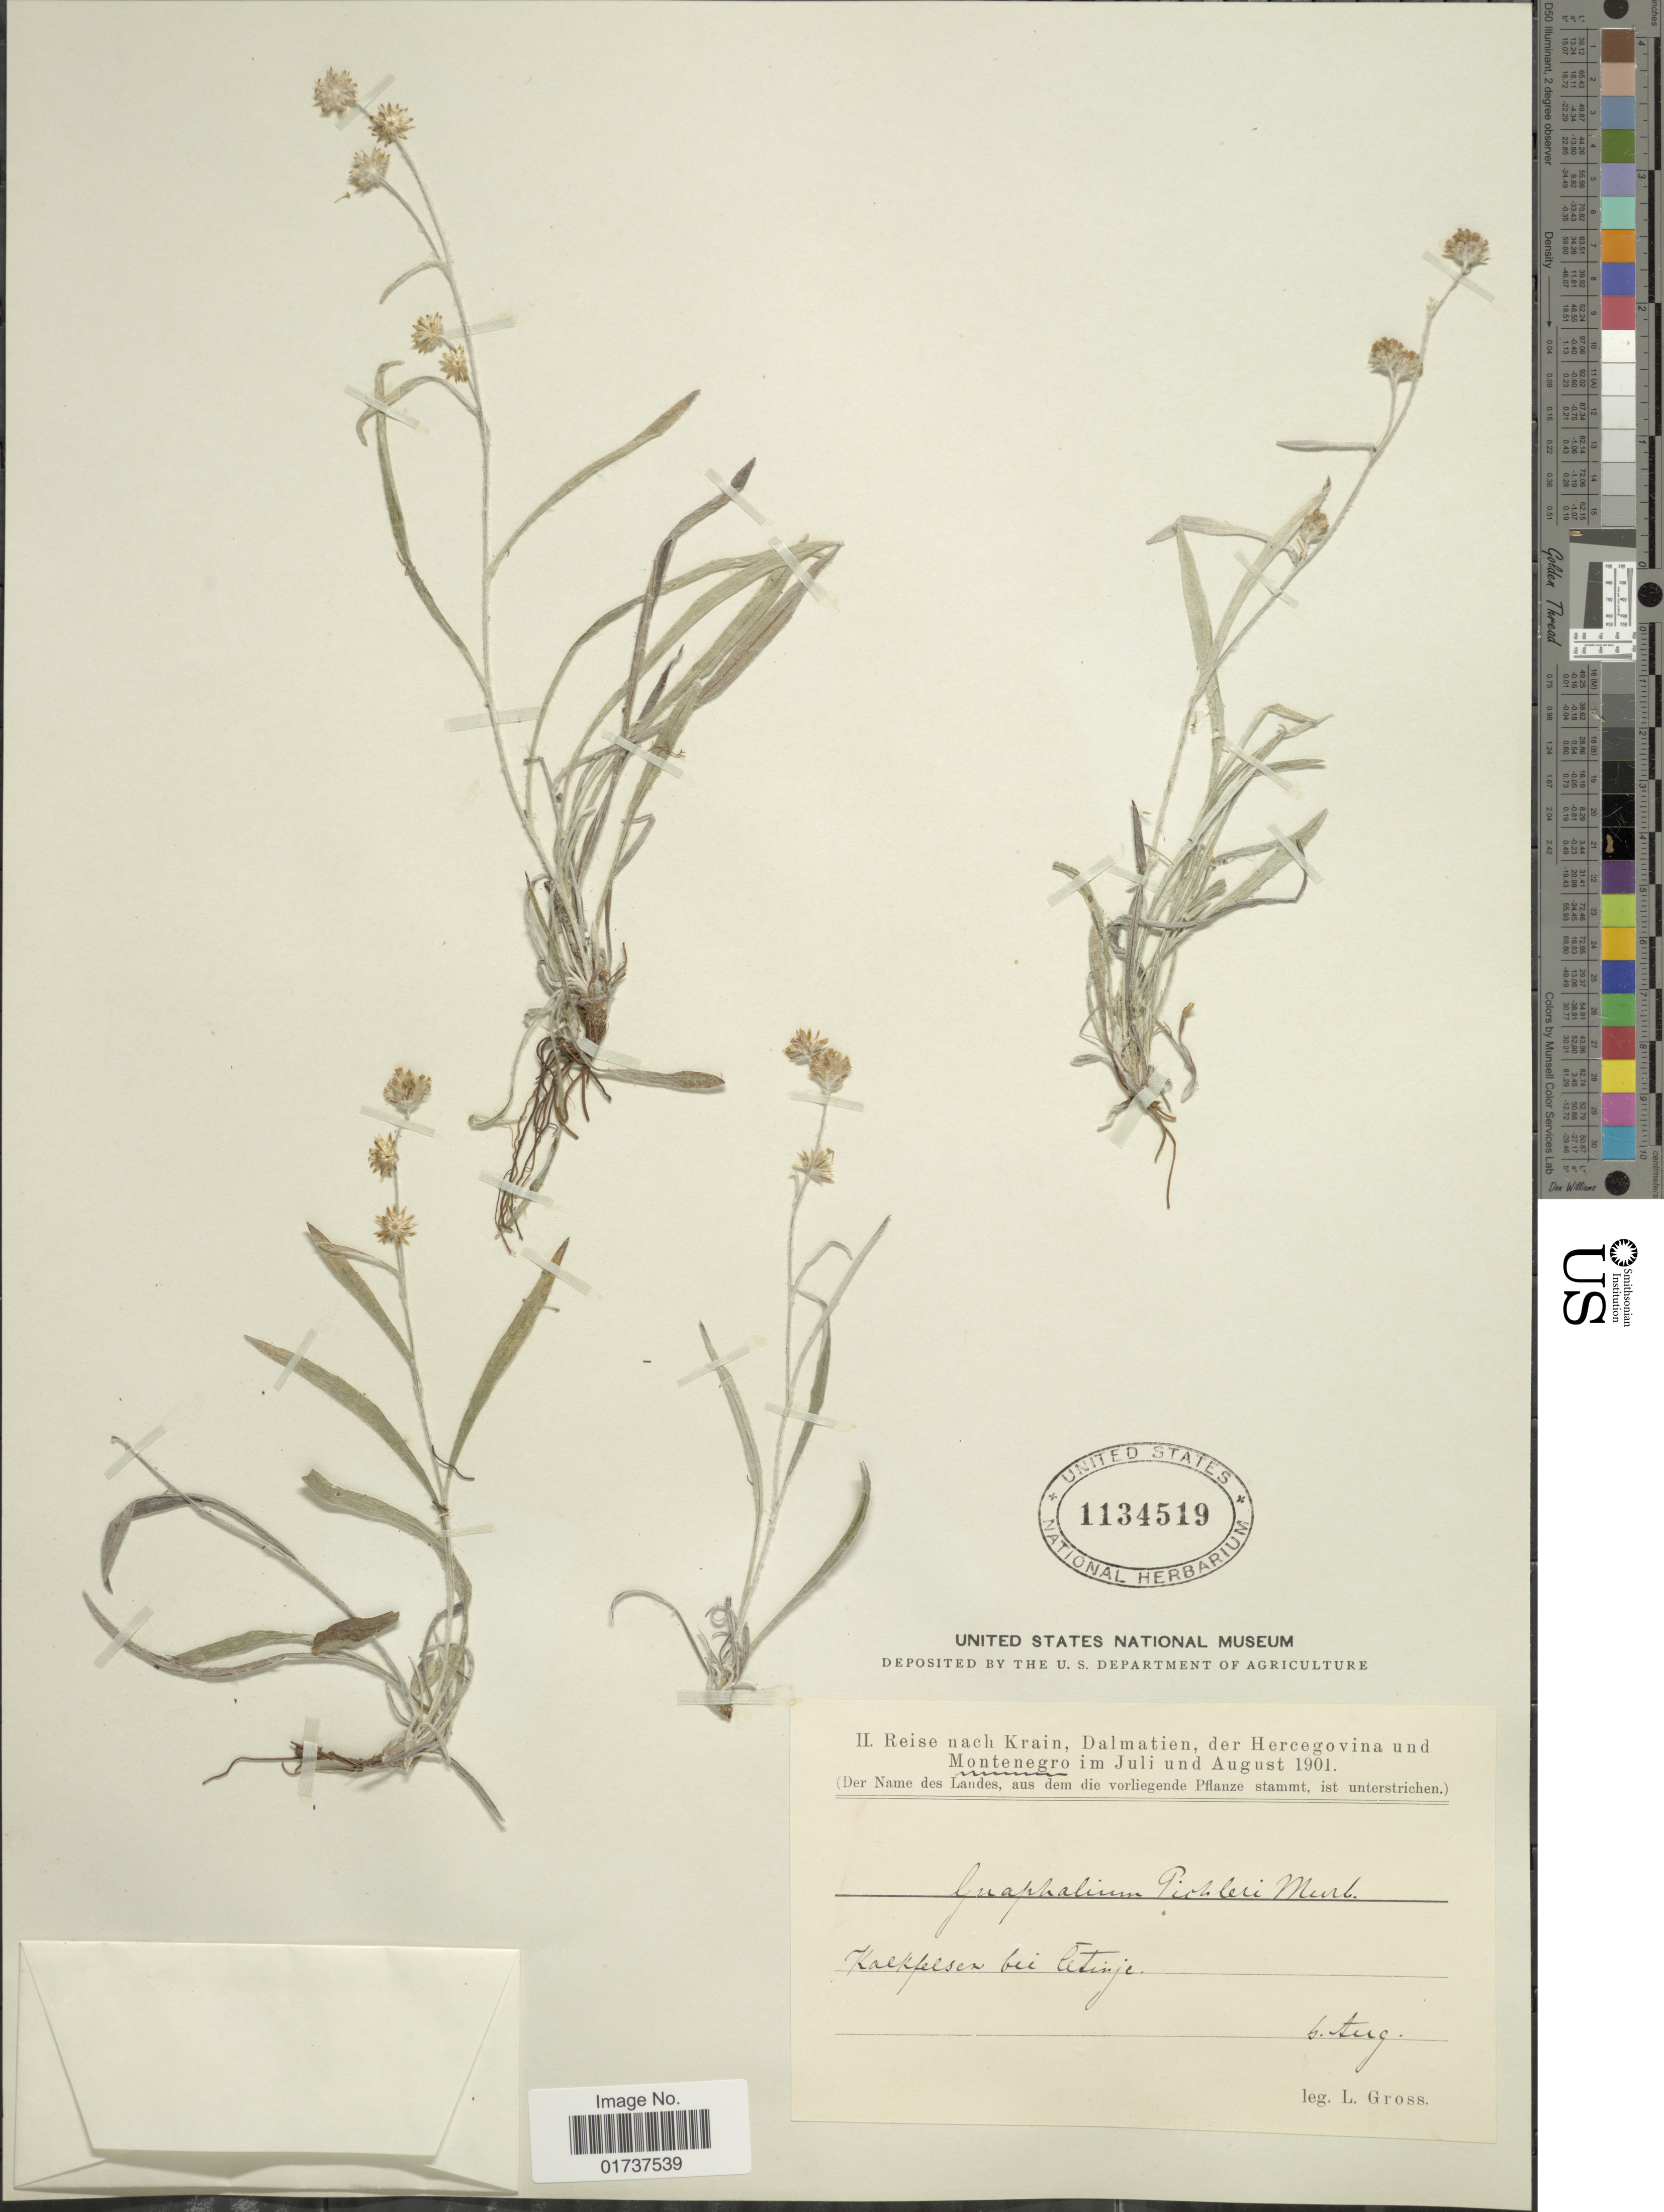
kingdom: Plantae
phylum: Tracheophyta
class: Magnoliopsida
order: Asterales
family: Asteraceae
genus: Gnaphalium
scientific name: Gnaphalium pichleri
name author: Murb.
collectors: L. Gross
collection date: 1901-08-06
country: Croatia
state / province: Split-Dalmatia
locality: Nach Krain, Dalmatien, der Hercegovina und Montenegro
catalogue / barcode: US 1134519